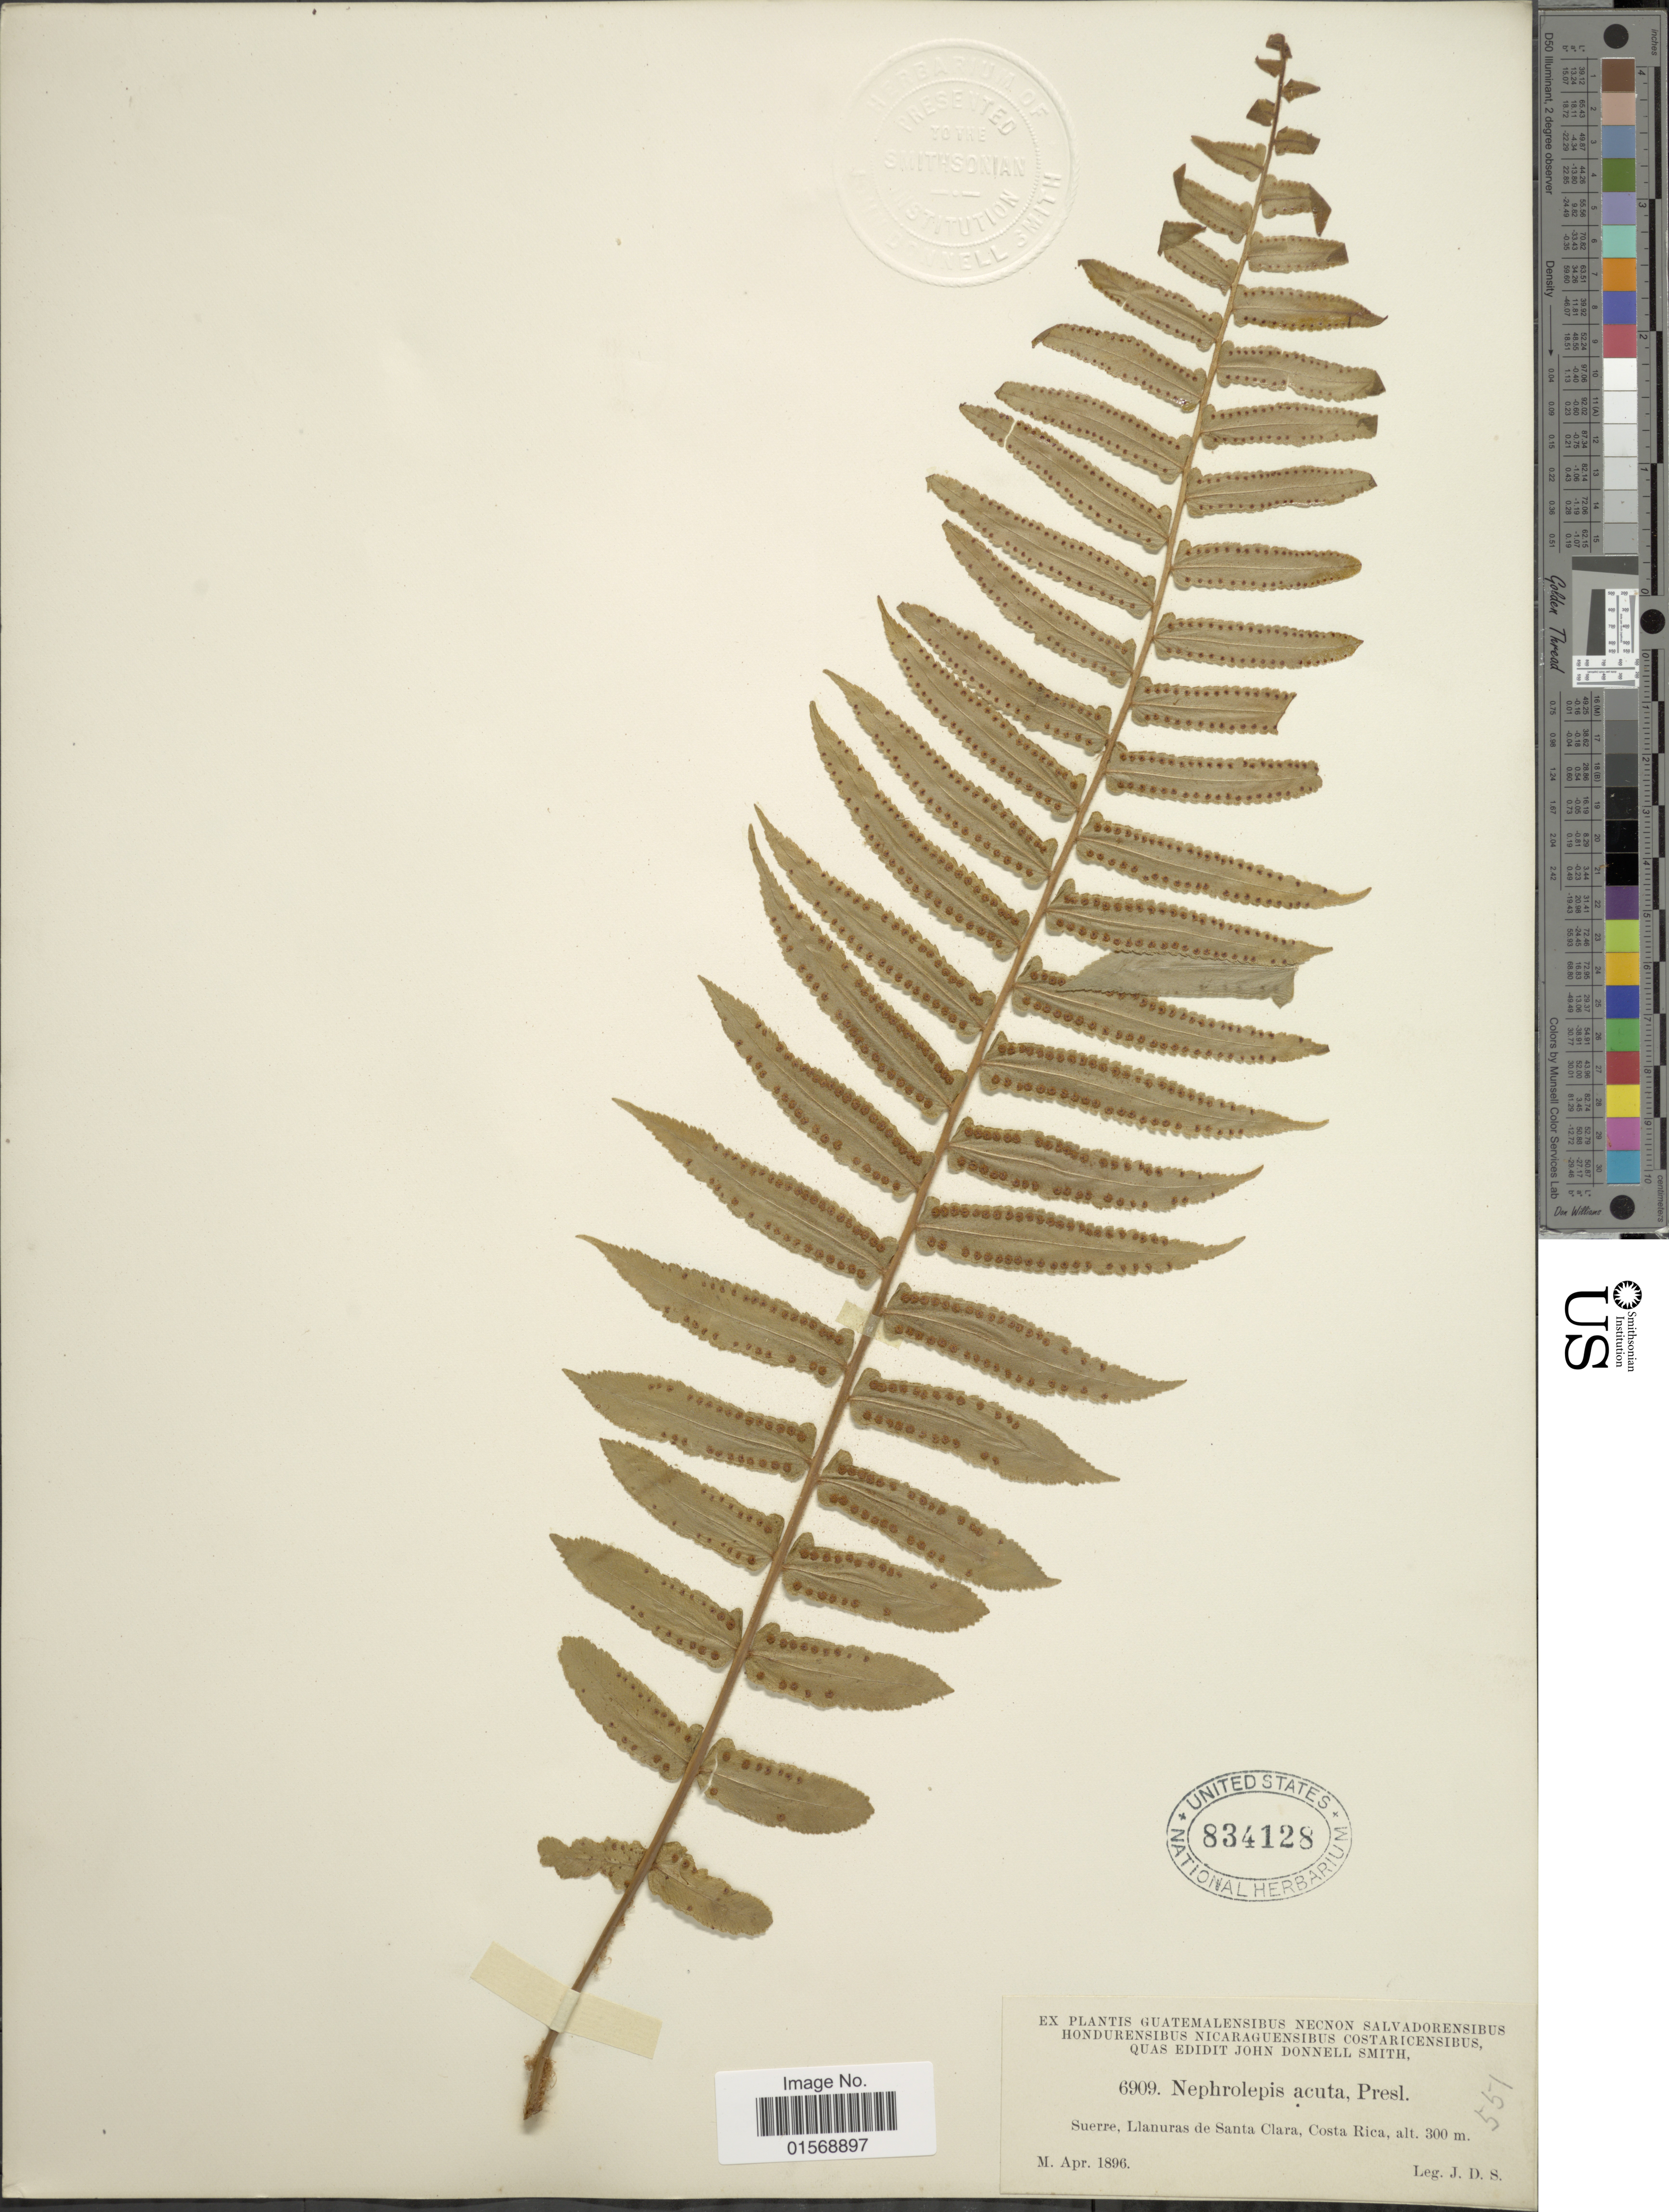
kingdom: Plantae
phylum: Tracheophyta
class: Polypodiopsida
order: Polypodiales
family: Nephrolepidaceae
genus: Nephrolepis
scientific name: Nephrolepis biserrata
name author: (Sw.) Schott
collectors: J. Donnell Smith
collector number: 6909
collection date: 1896-04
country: Costa Rica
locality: Suerre, Llanuras de Santa Clara, Costa Rica.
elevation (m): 300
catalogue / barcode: US 834128